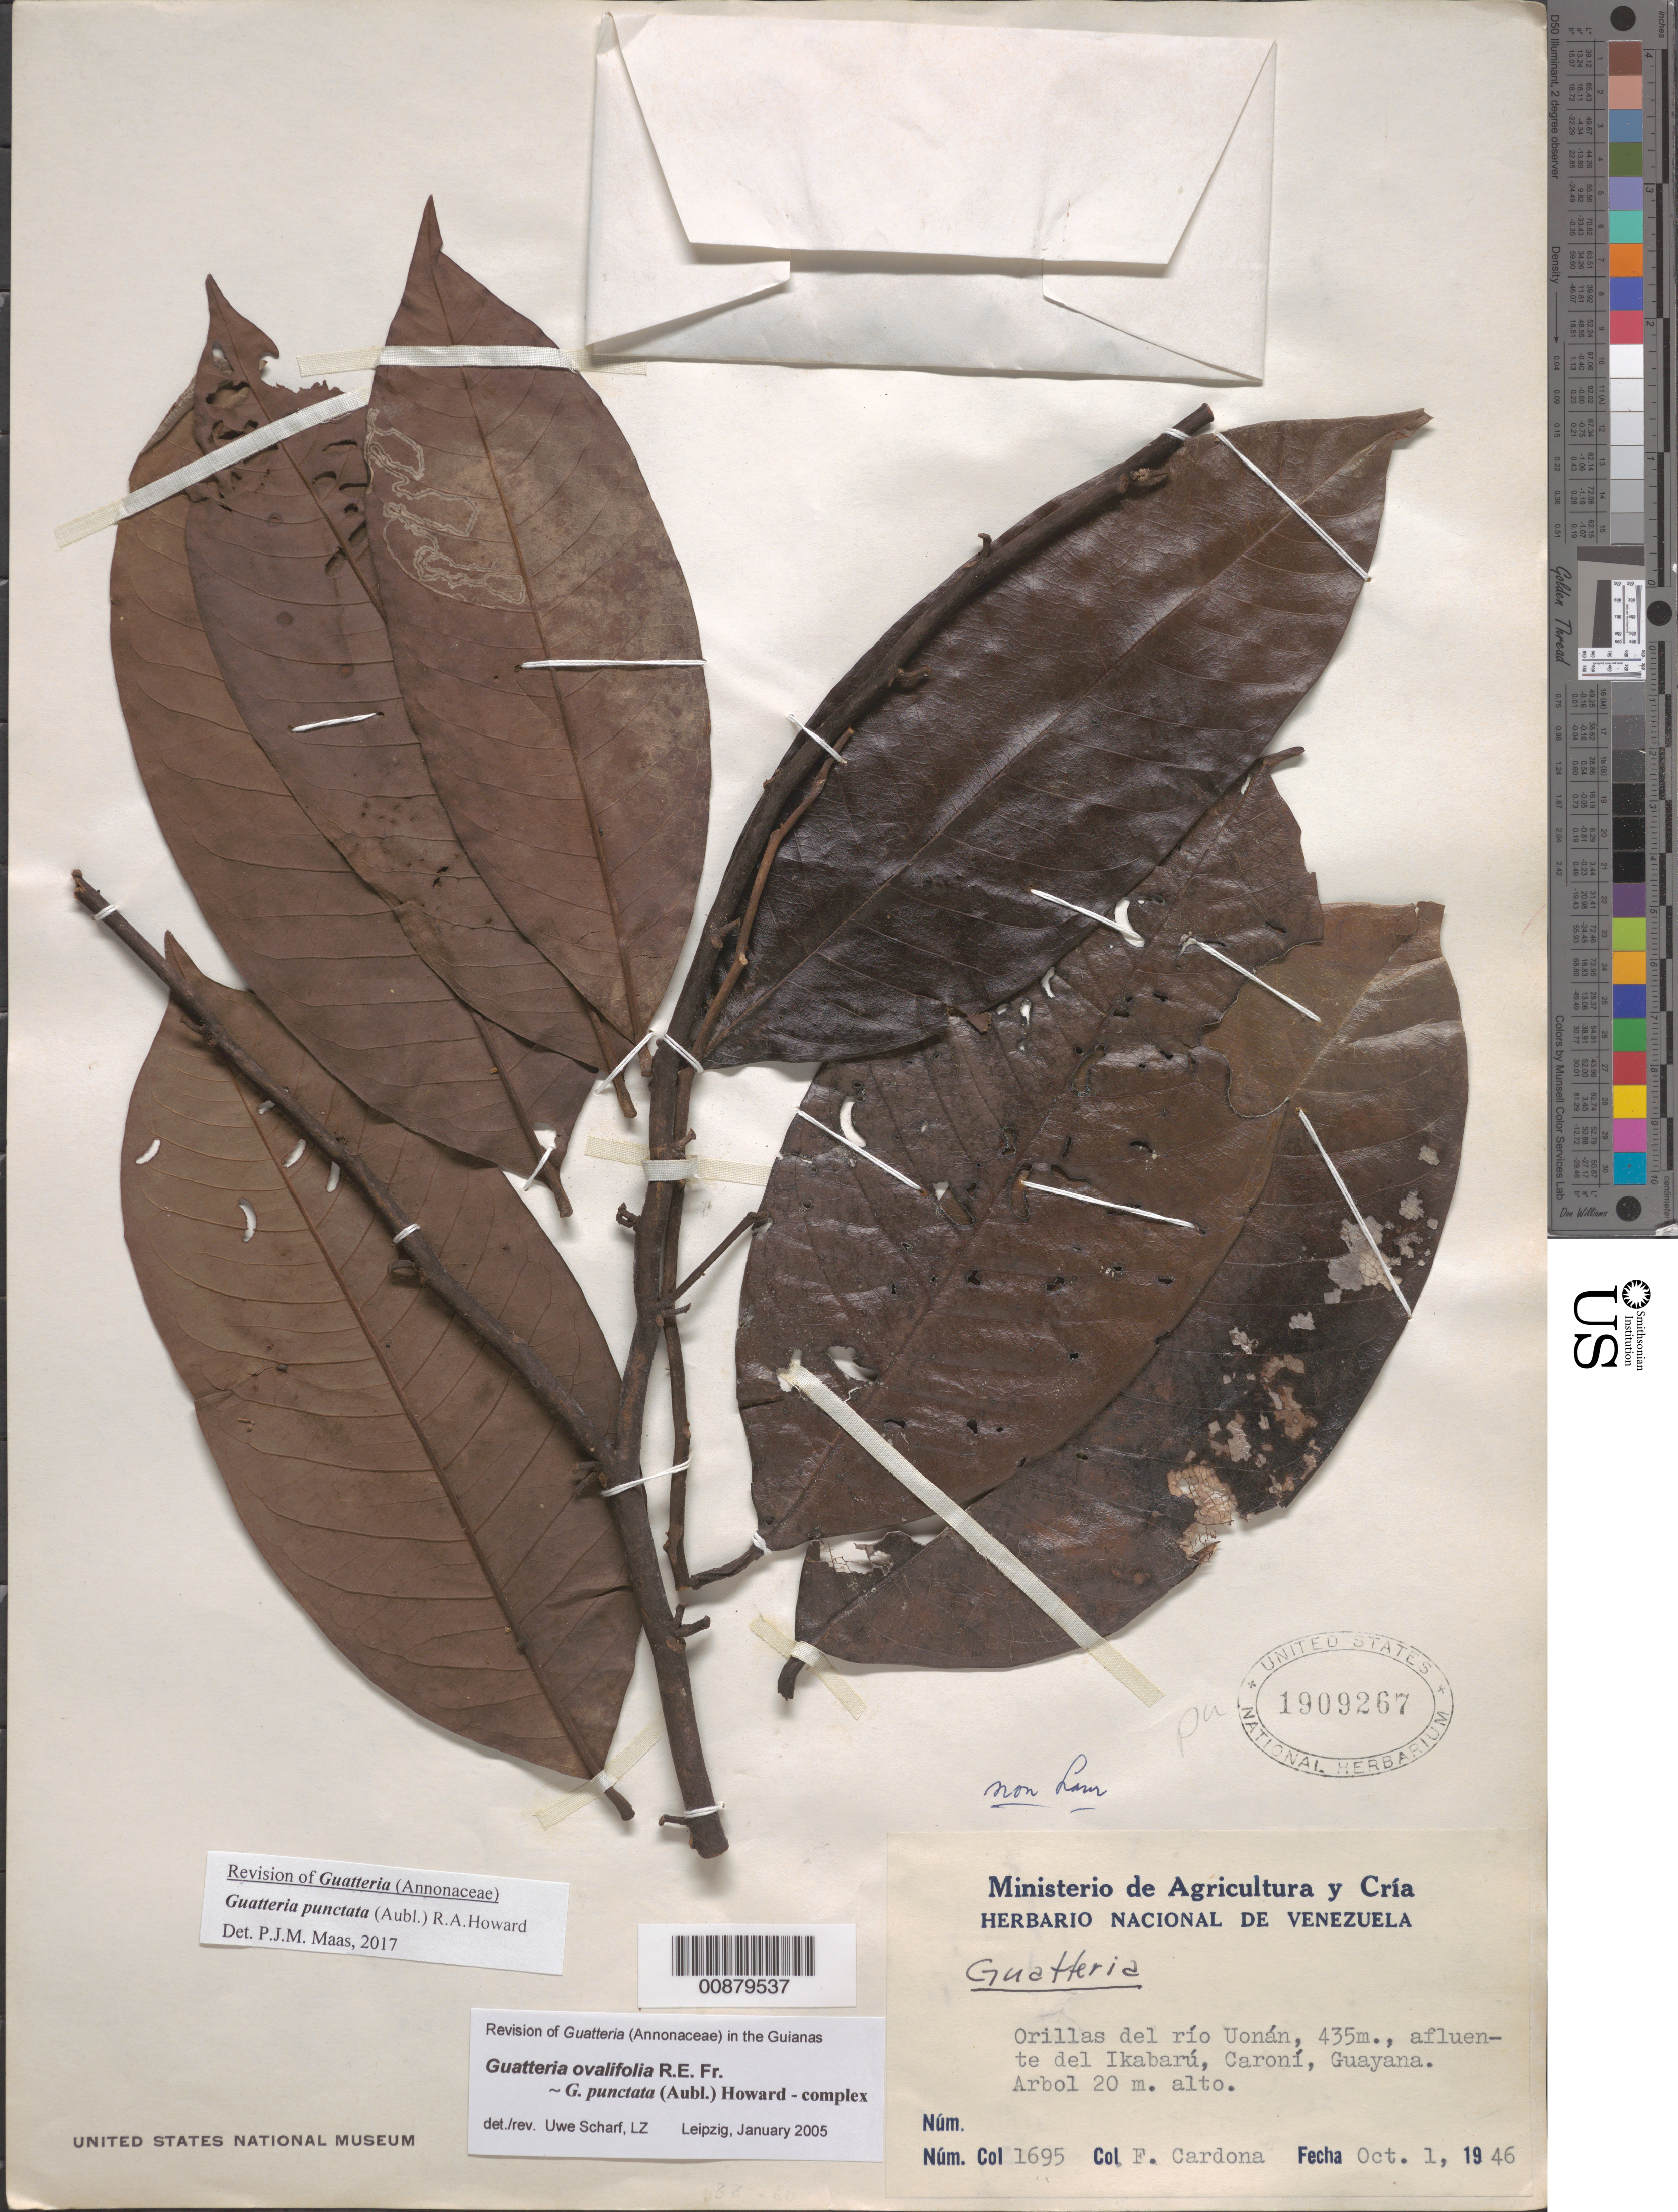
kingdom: Plantae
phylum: Tracheophyta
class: Magnoliopsida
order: Magnoliales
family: Annonaceae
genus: Guatteria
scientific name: Guatteria punctata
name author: (Aubl.) R.A. Howard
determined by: Maas, Paul J.; Maas, H.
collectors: F. Cardona Puig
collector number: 1695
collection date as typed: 1-Oct-46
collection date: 1946-10-01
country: Venezuela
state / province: Bolívar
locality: Río Uonán, affl del Ikabarú, Caroní (Guayana)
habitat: Orillas del rio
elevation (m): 435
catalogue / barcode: US 1909267